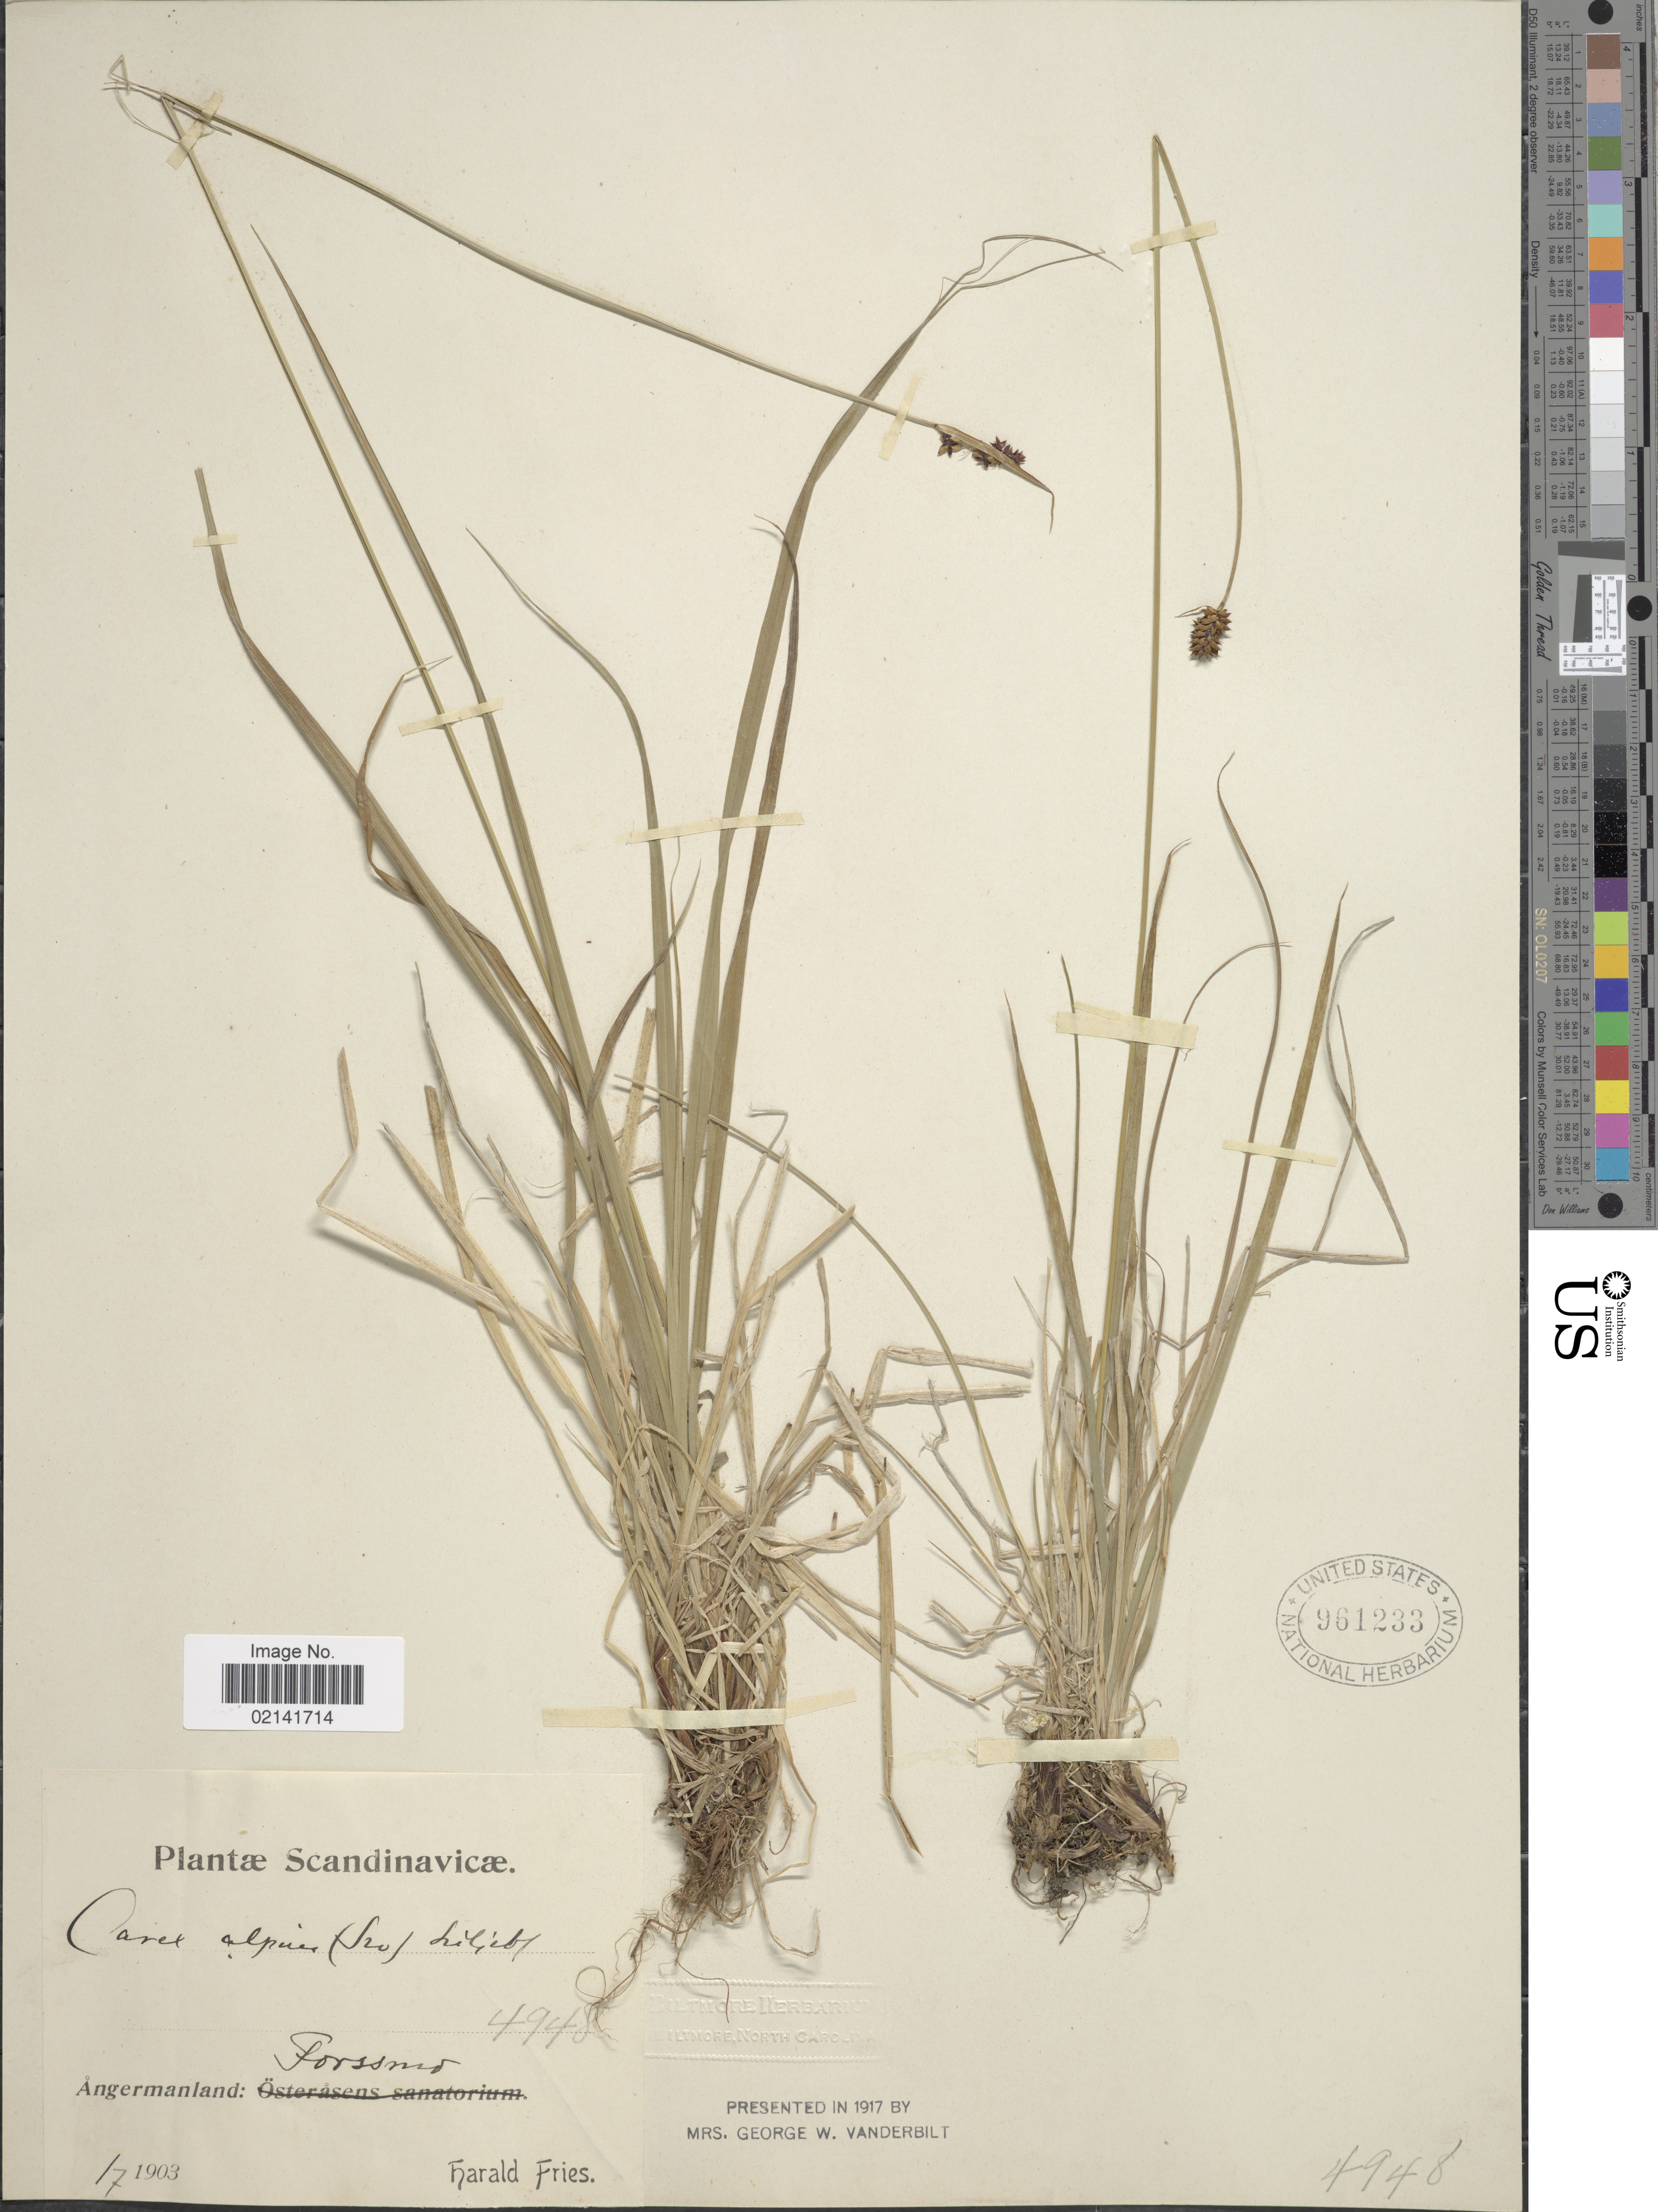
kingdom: Plantae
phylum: Tracheophyta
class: Liliopsida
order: Poales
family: Cyperaceae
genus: Carex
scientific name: Carex norvegica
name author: Retz.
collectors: H. Fries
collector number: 4948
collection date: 1903-07-01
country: Sweden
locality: Scandinavicae, Angermanland: Forssno [interpreted]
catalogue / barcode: US 961233